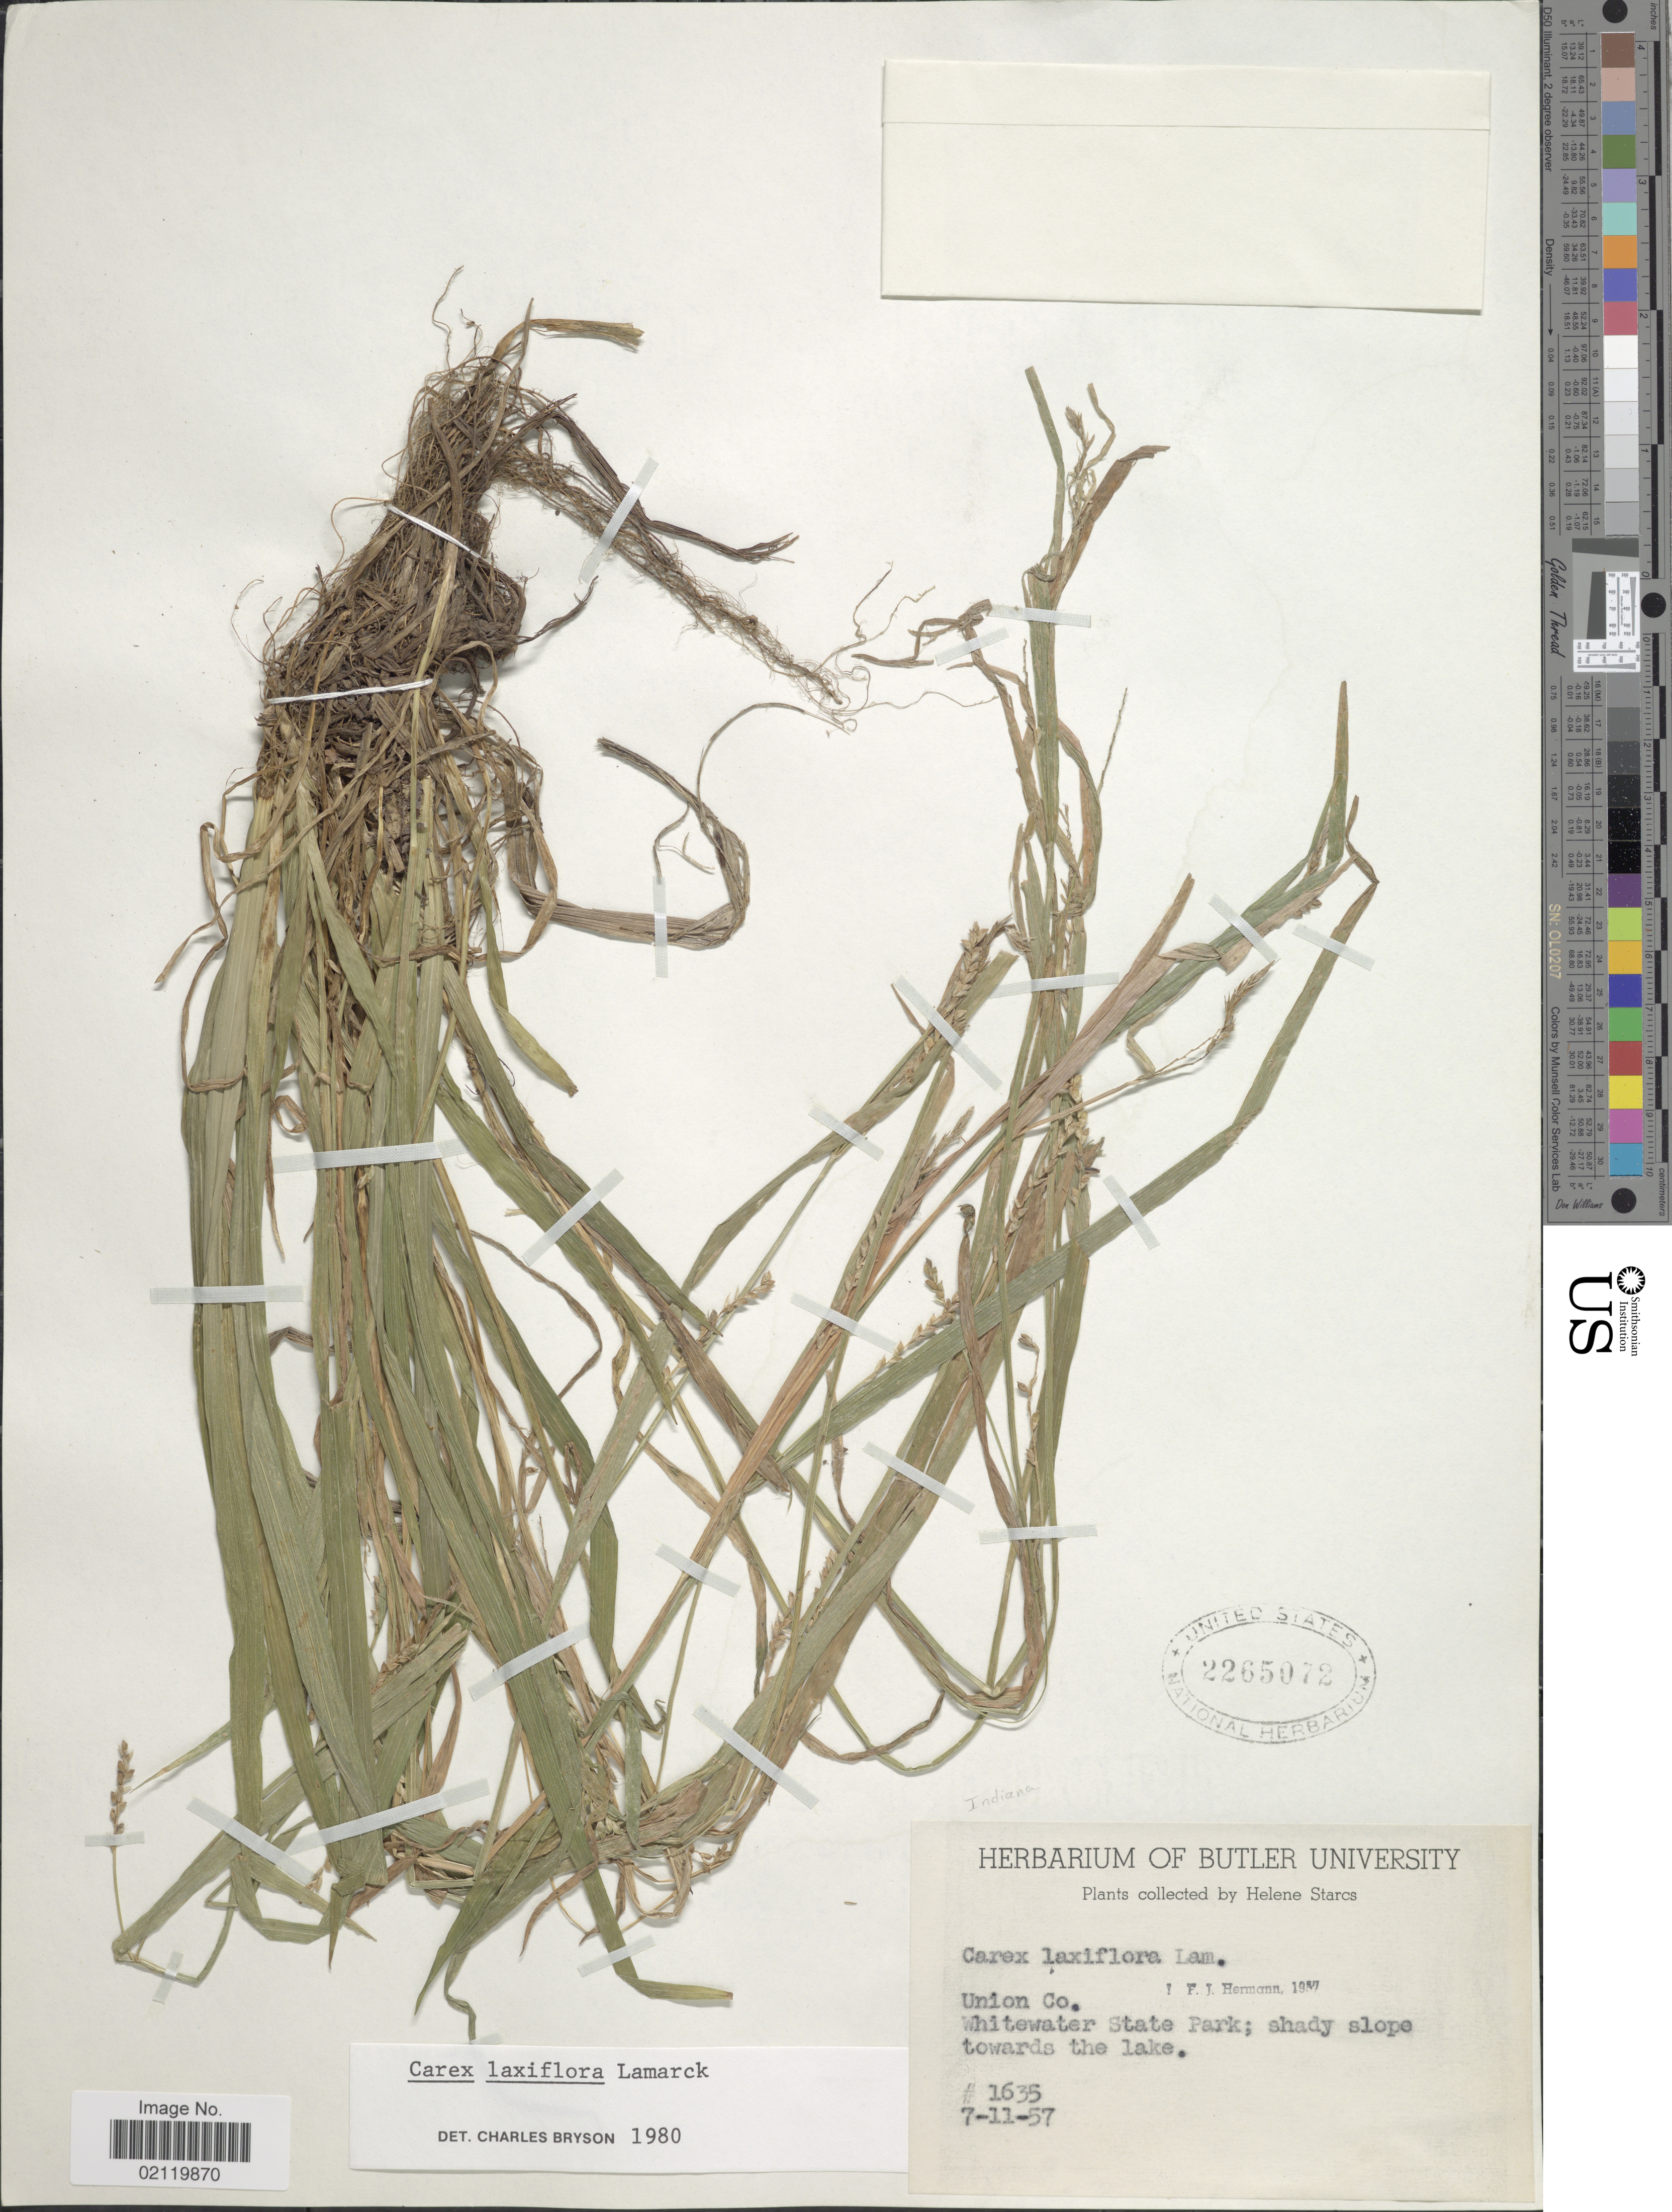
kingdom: Plantae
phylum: Tracheophyta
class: Liliopsida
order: Poales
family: Cyperaceae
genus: Carex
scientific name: Carex laxiflora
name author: Lam.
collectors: H. Starcs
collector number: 1635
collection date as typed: Transcribed d/m/y: 11/7/57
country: United States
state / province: Indiana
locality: Union Co., Whitewater State Park; shady slope towards the lake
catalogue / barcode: US 2265072